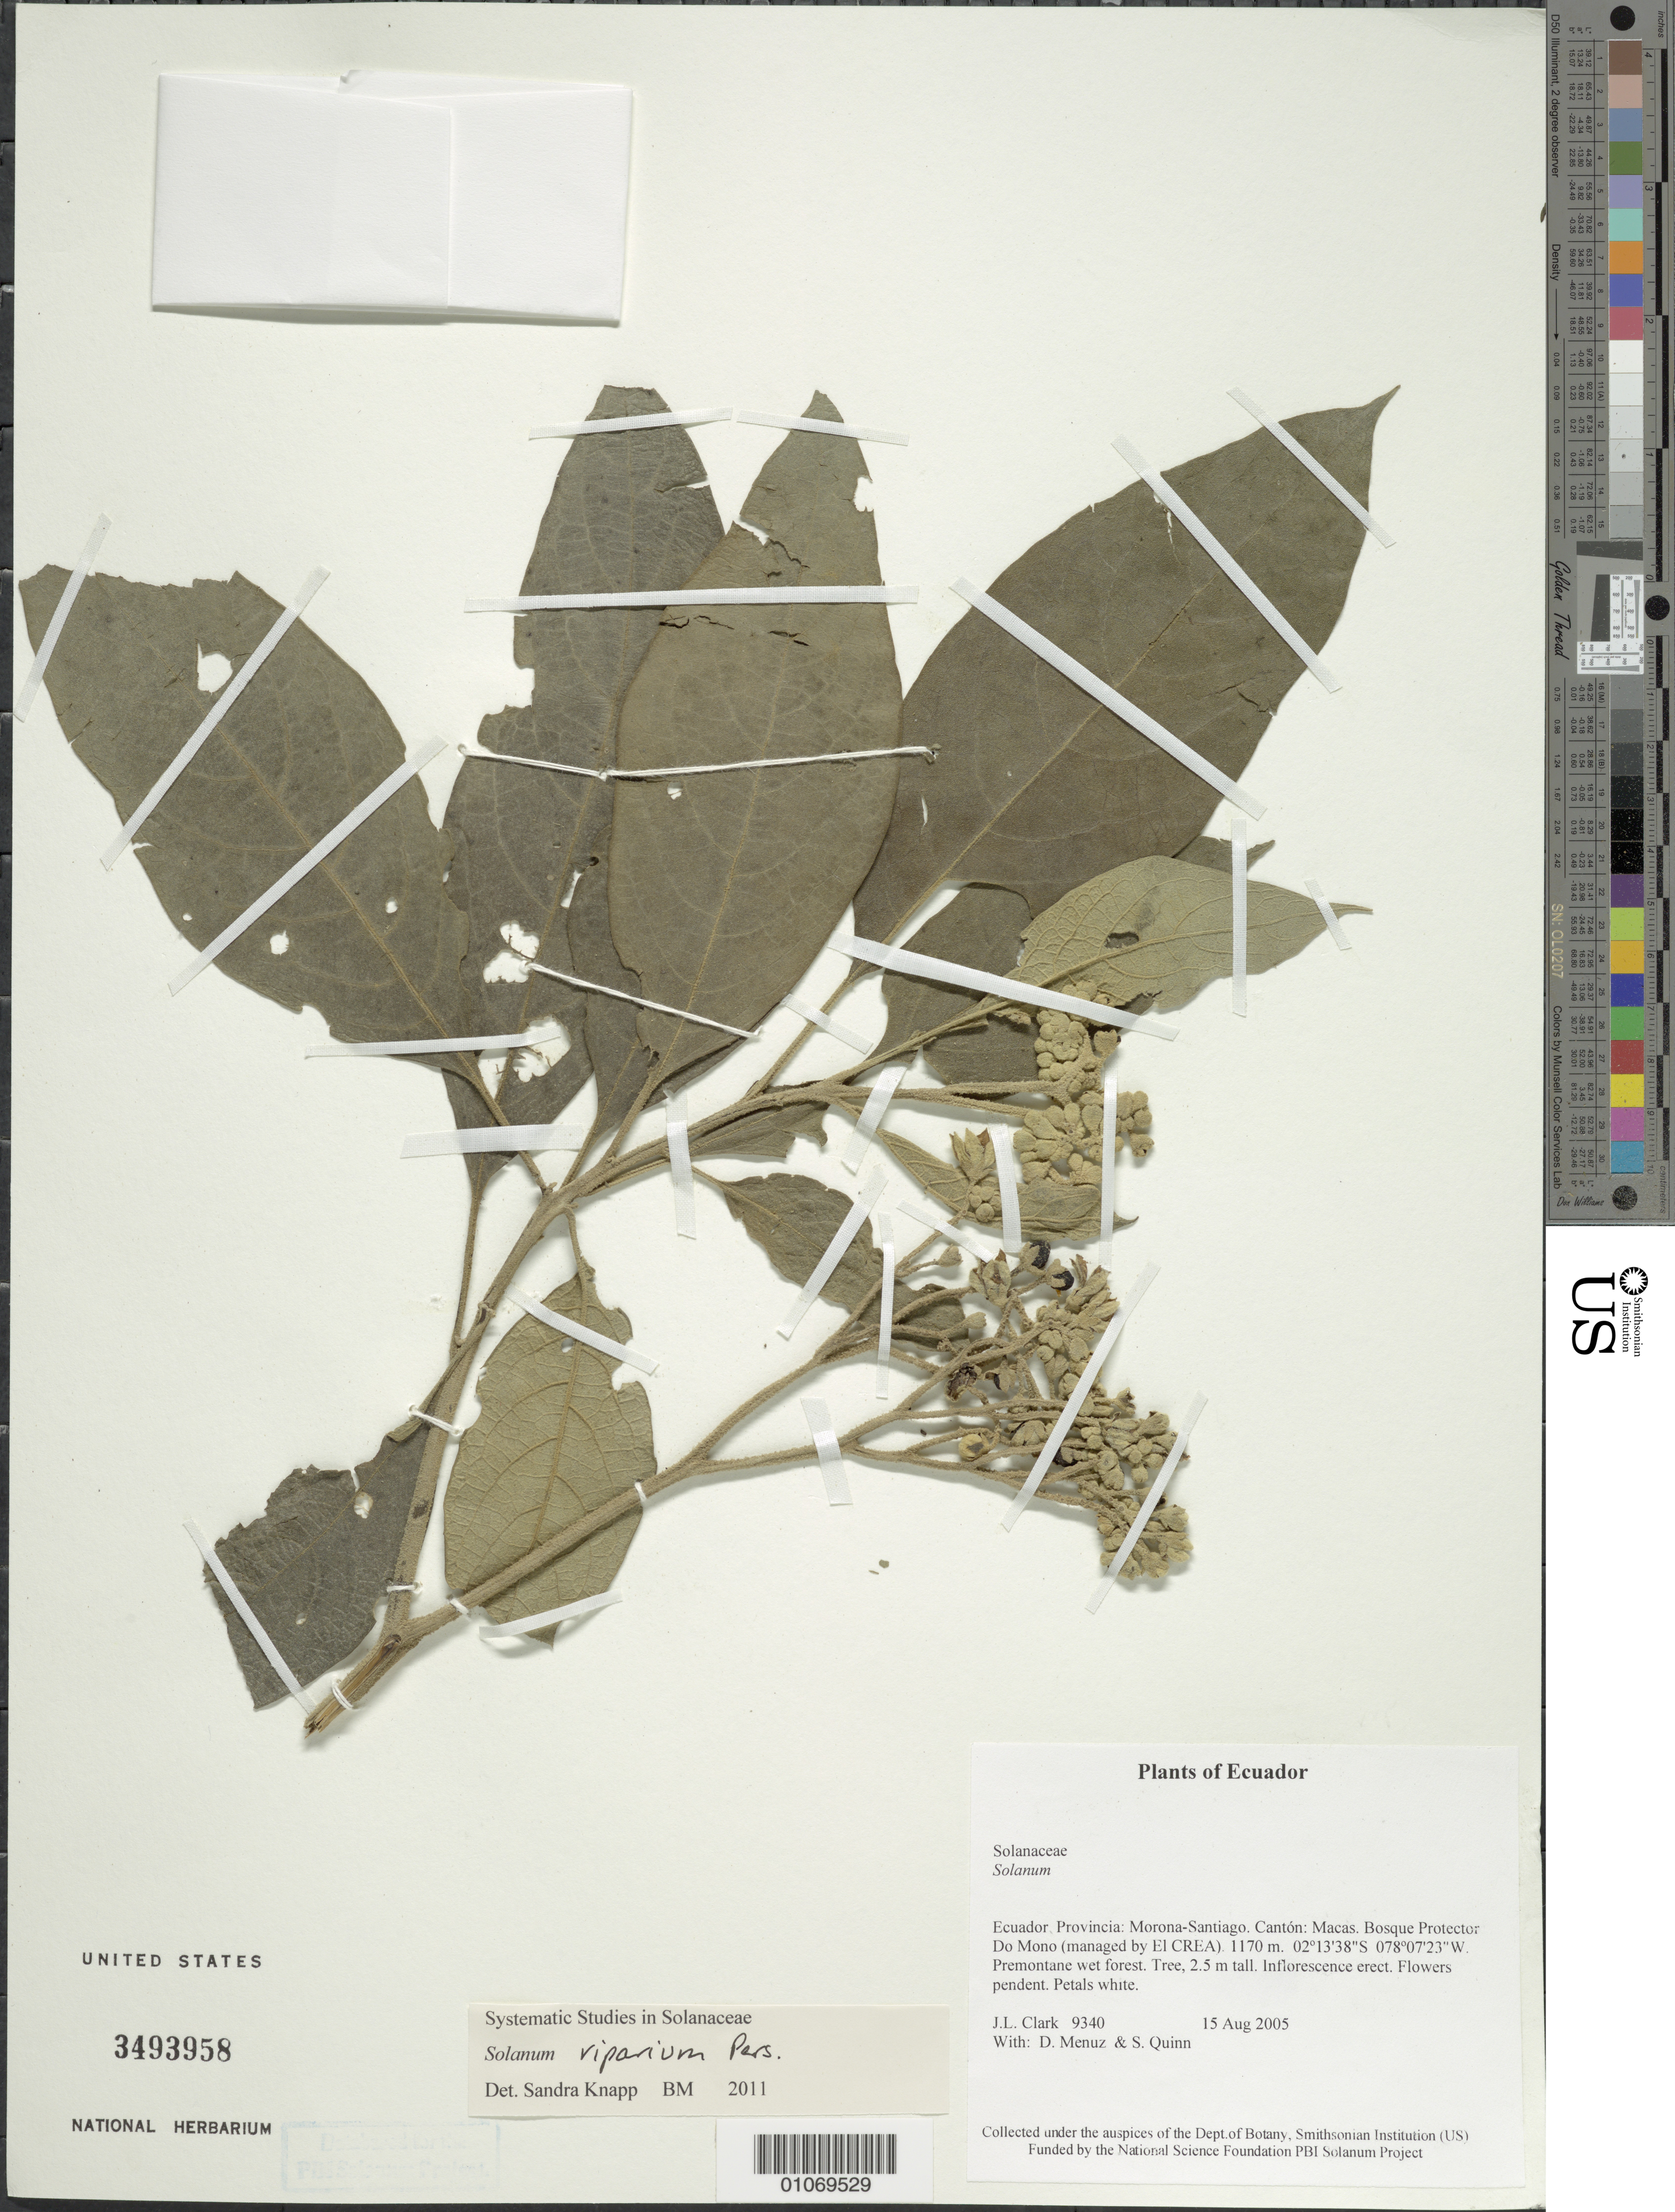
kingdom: Plantae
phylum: Tracheophyta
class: Magnoliopsida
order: Solanales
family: Solanaceae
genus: Solanum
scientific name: Solanum riparium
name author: Pers.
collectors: J. L. Clark, D. Menuz & S. Quinn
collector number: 9340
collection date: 2005-08-15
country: Ecuador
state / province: Morona-Santiago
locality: Provincia: Morona-Santiago. Cantón: Macas. Bosque Protector Do Mono (managed by El CREA).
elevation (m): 1170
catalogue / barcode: US 3493958